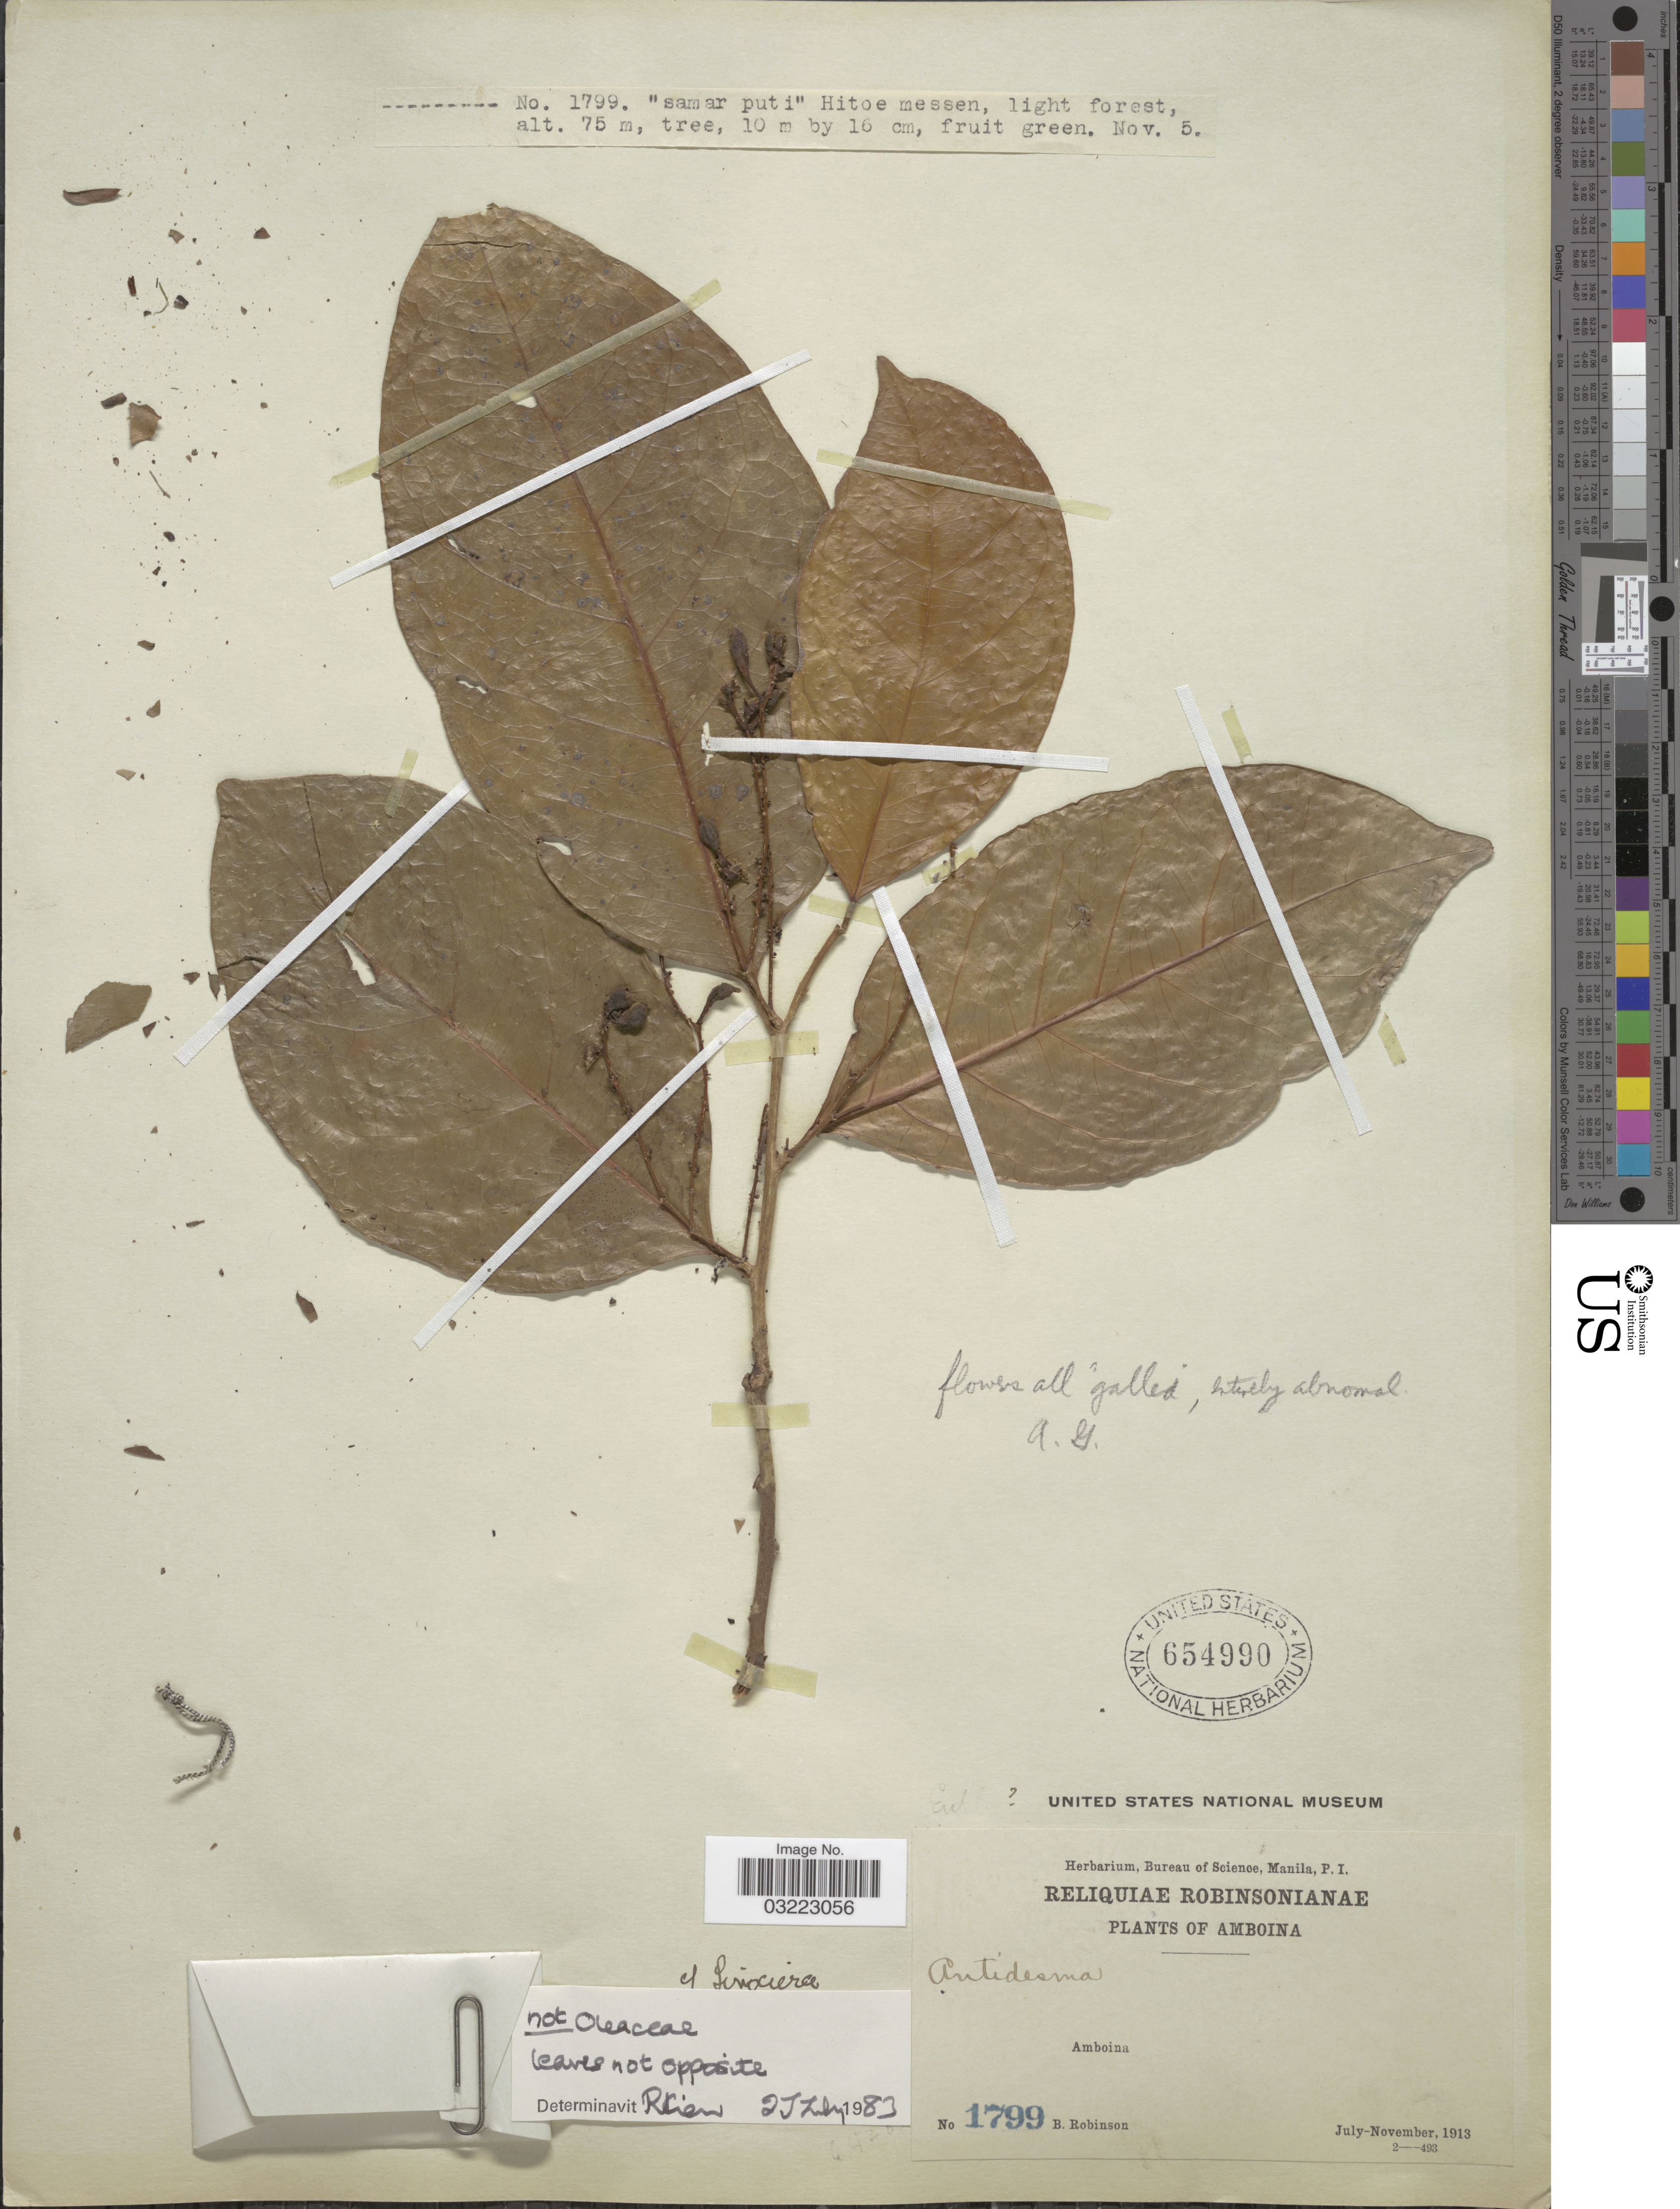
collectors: B. Robinson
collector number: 1799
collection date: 1913-07/1913-11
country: Indonesia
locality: Amboina.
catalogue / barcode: US 654990